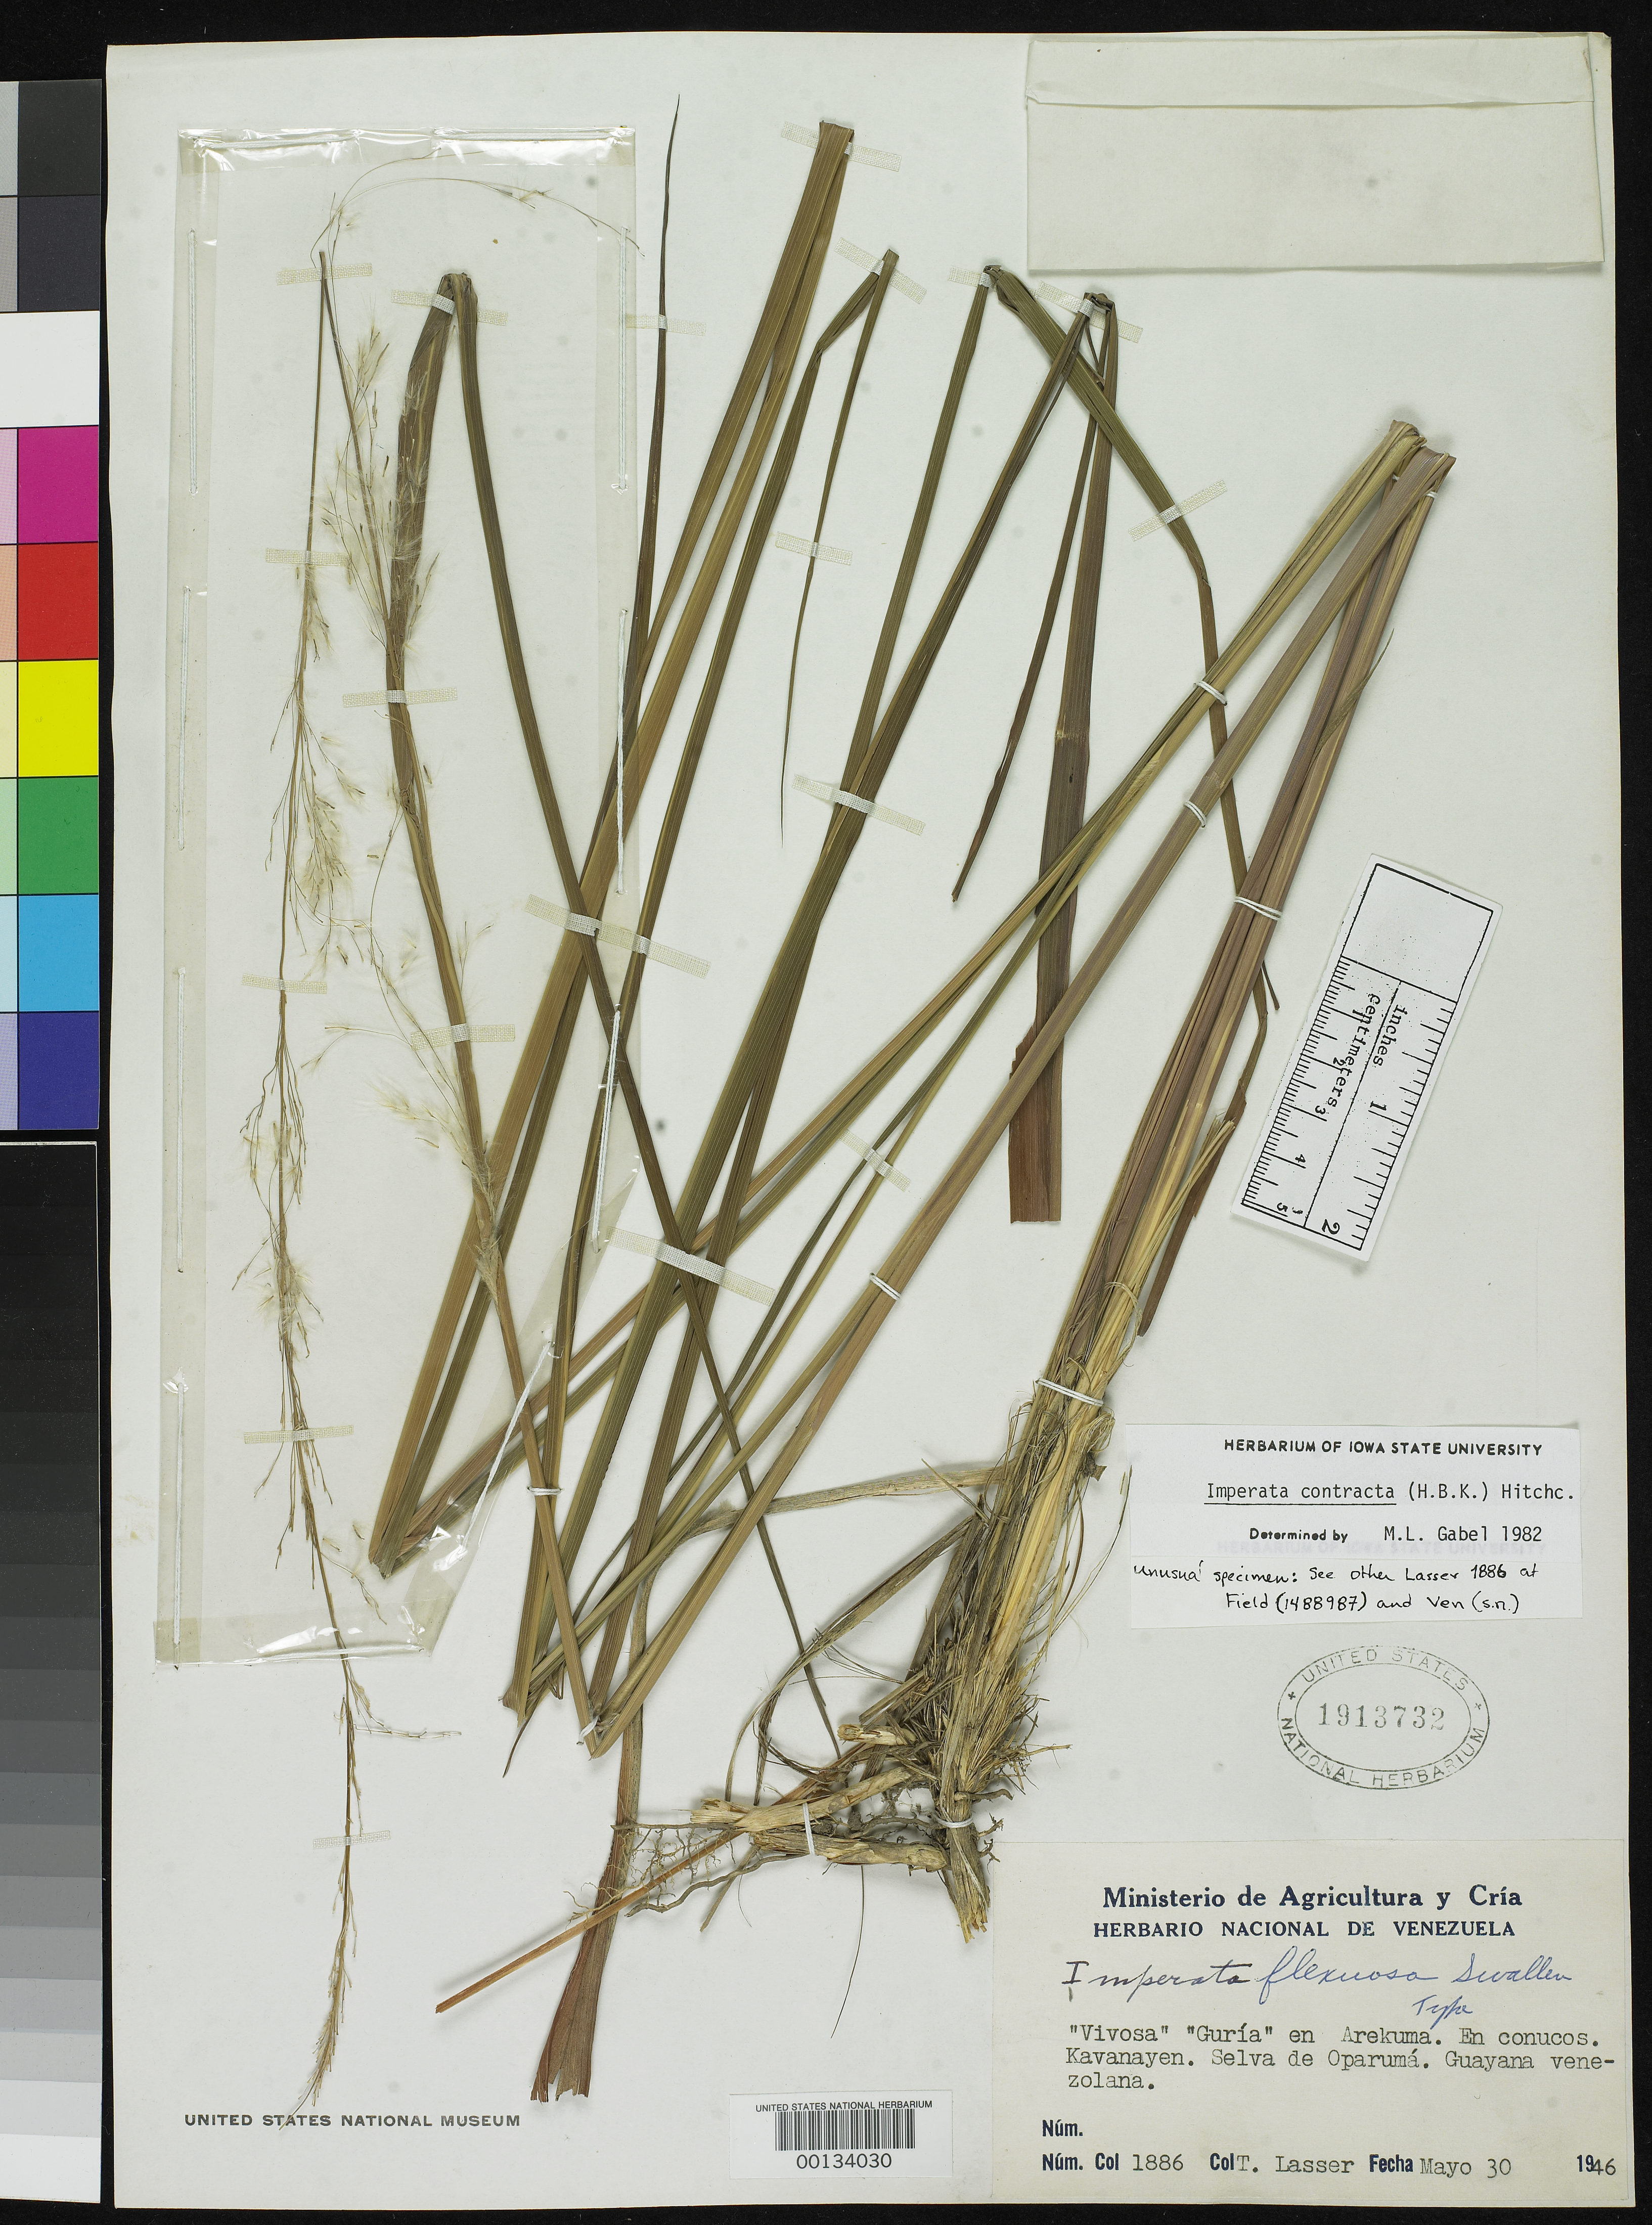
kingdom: Plantae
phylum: Tracheophyta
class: Liliopsida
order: Poales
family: Poaceae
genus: Imperata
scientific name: Imperata flexuosa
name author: Swallen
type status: Holotype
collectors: T. Lasser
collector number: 1886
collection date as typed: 30 May 1946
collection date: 1946-05-30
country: Venezuela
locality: Kavanoyen selva de Oparuma.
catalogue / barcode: US 1913732